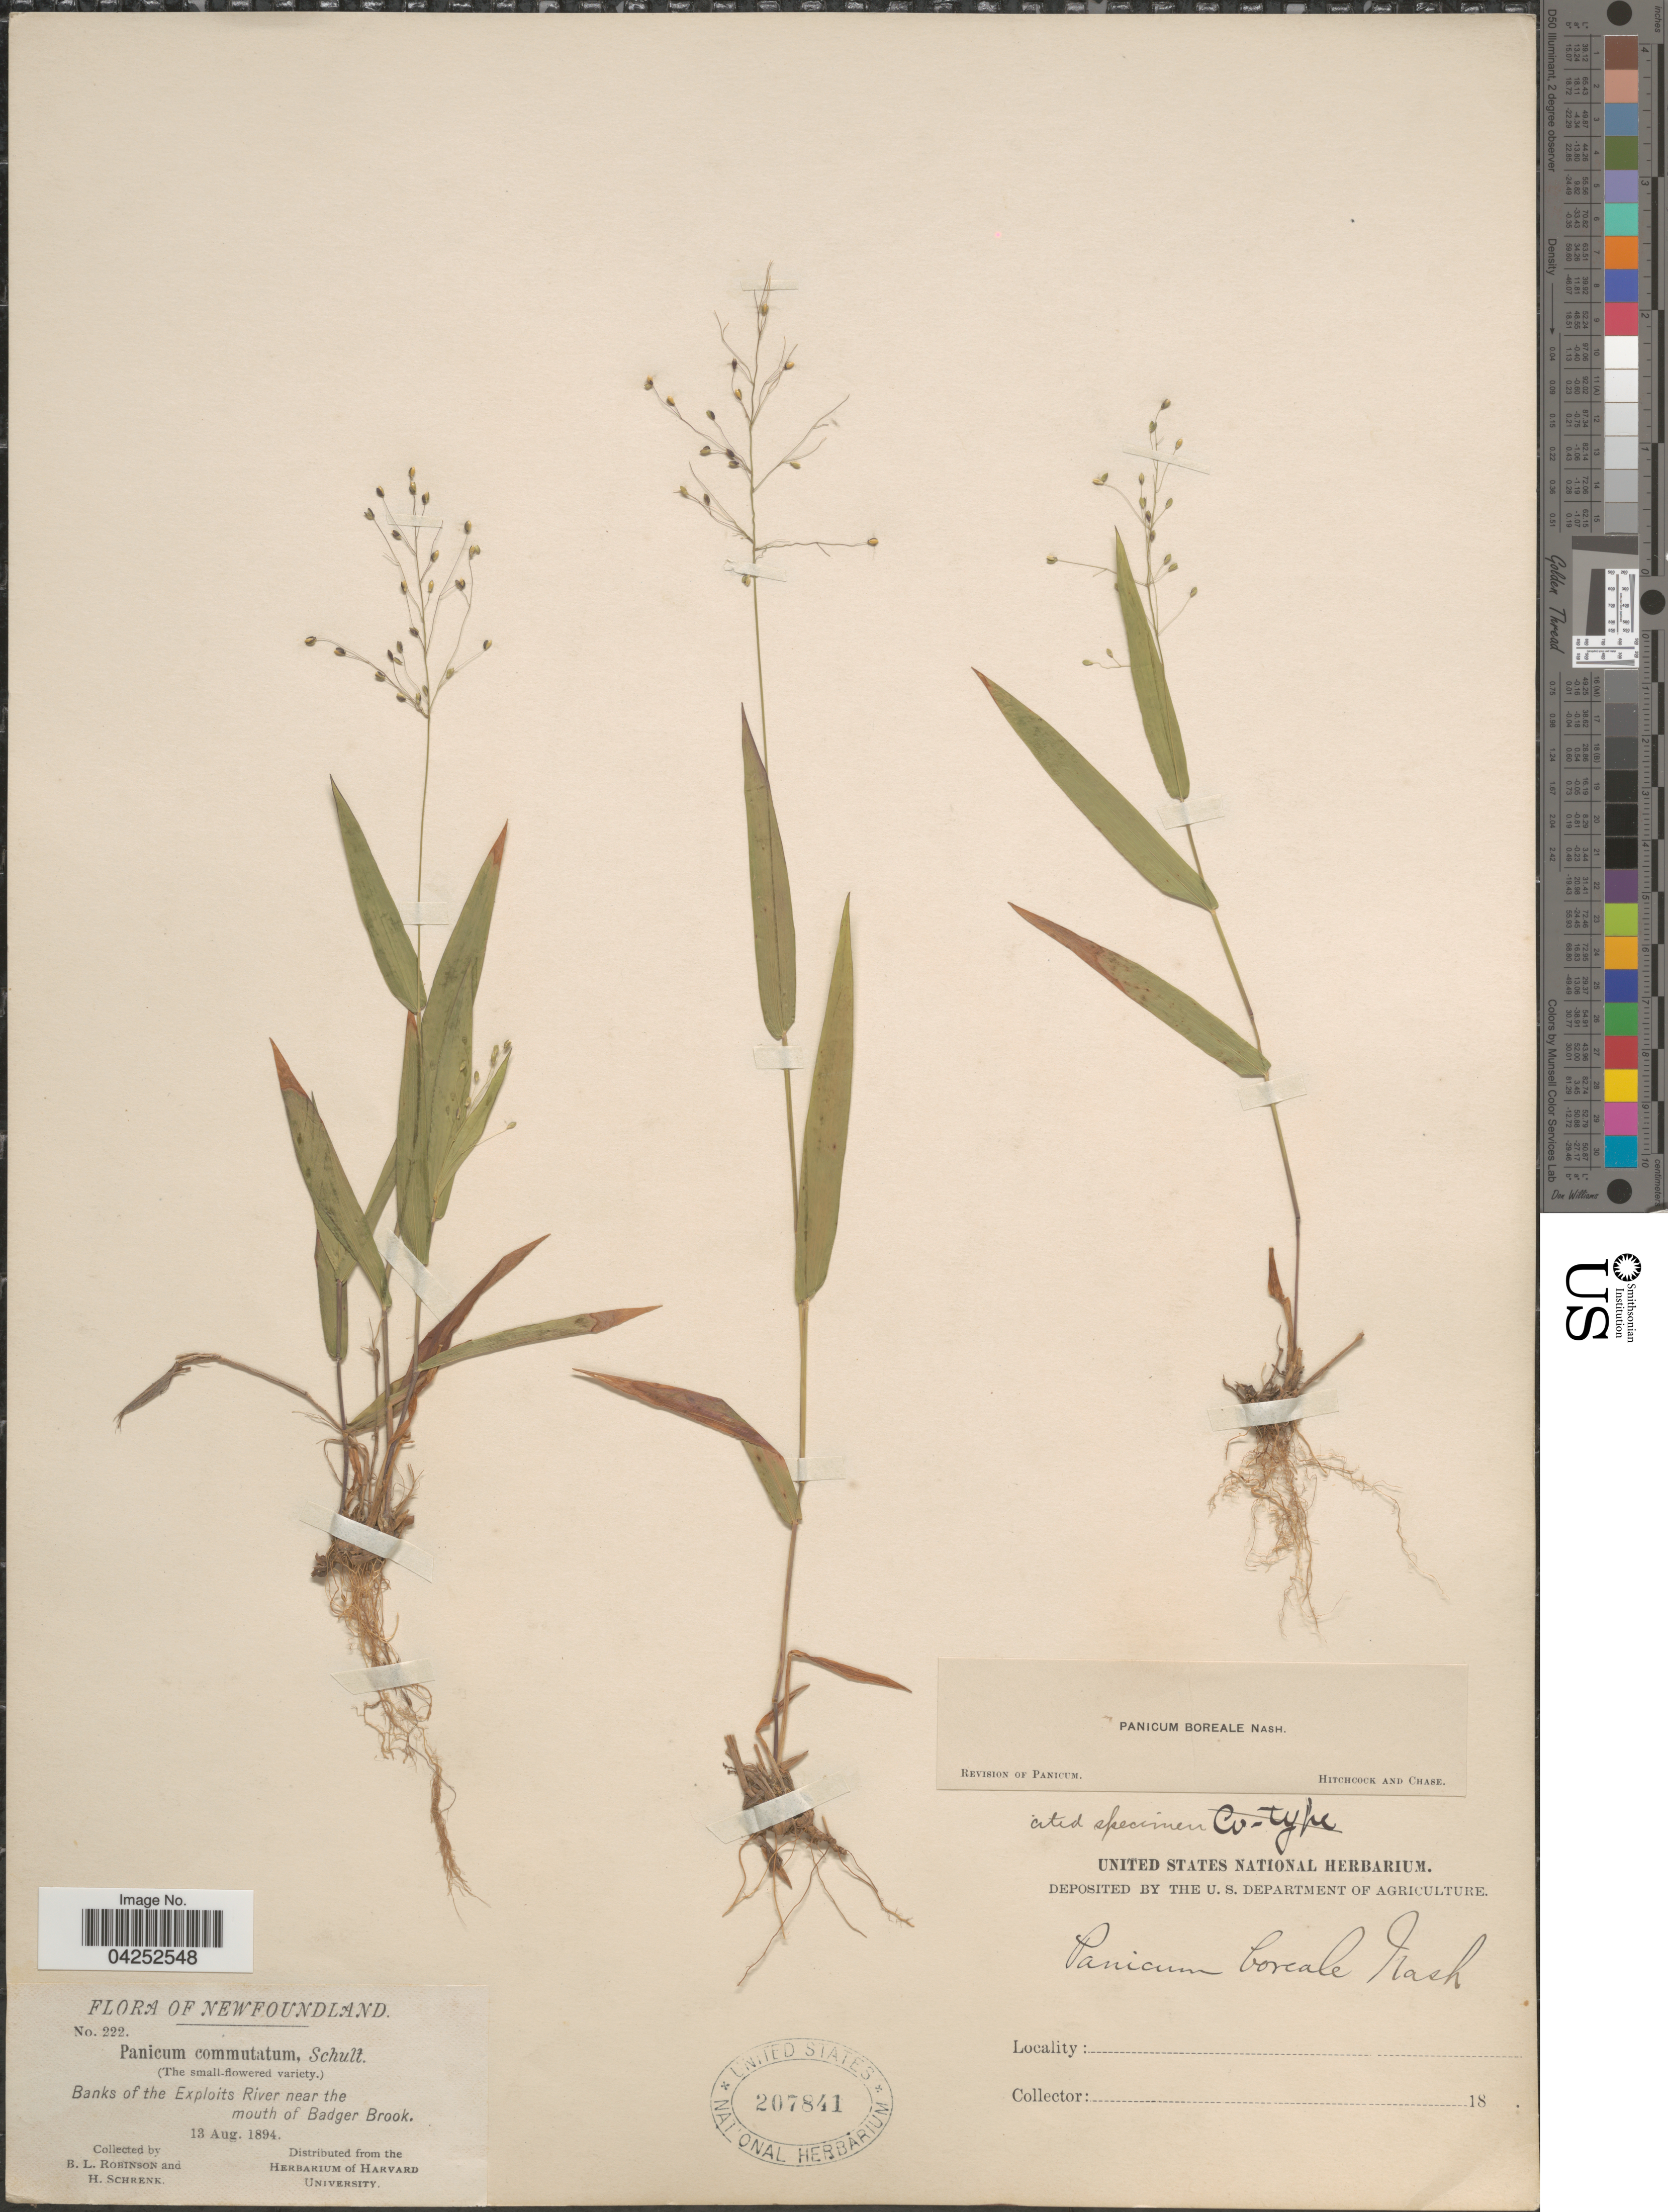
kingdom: Plantae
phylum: Tracheophyta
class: Liliopsida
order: Poales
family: Poaceae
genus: Dichanthelium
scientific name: Dichanthelium boreale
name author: (Nash) Freckmann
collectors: B. L. Robinson & H. Schrenk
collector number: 222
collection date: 1894-08-13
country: Canada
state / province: Newfoundland and Labrador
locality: Banks of the Exploits River near the mouth of Badger Brook.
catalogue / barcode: US 207841